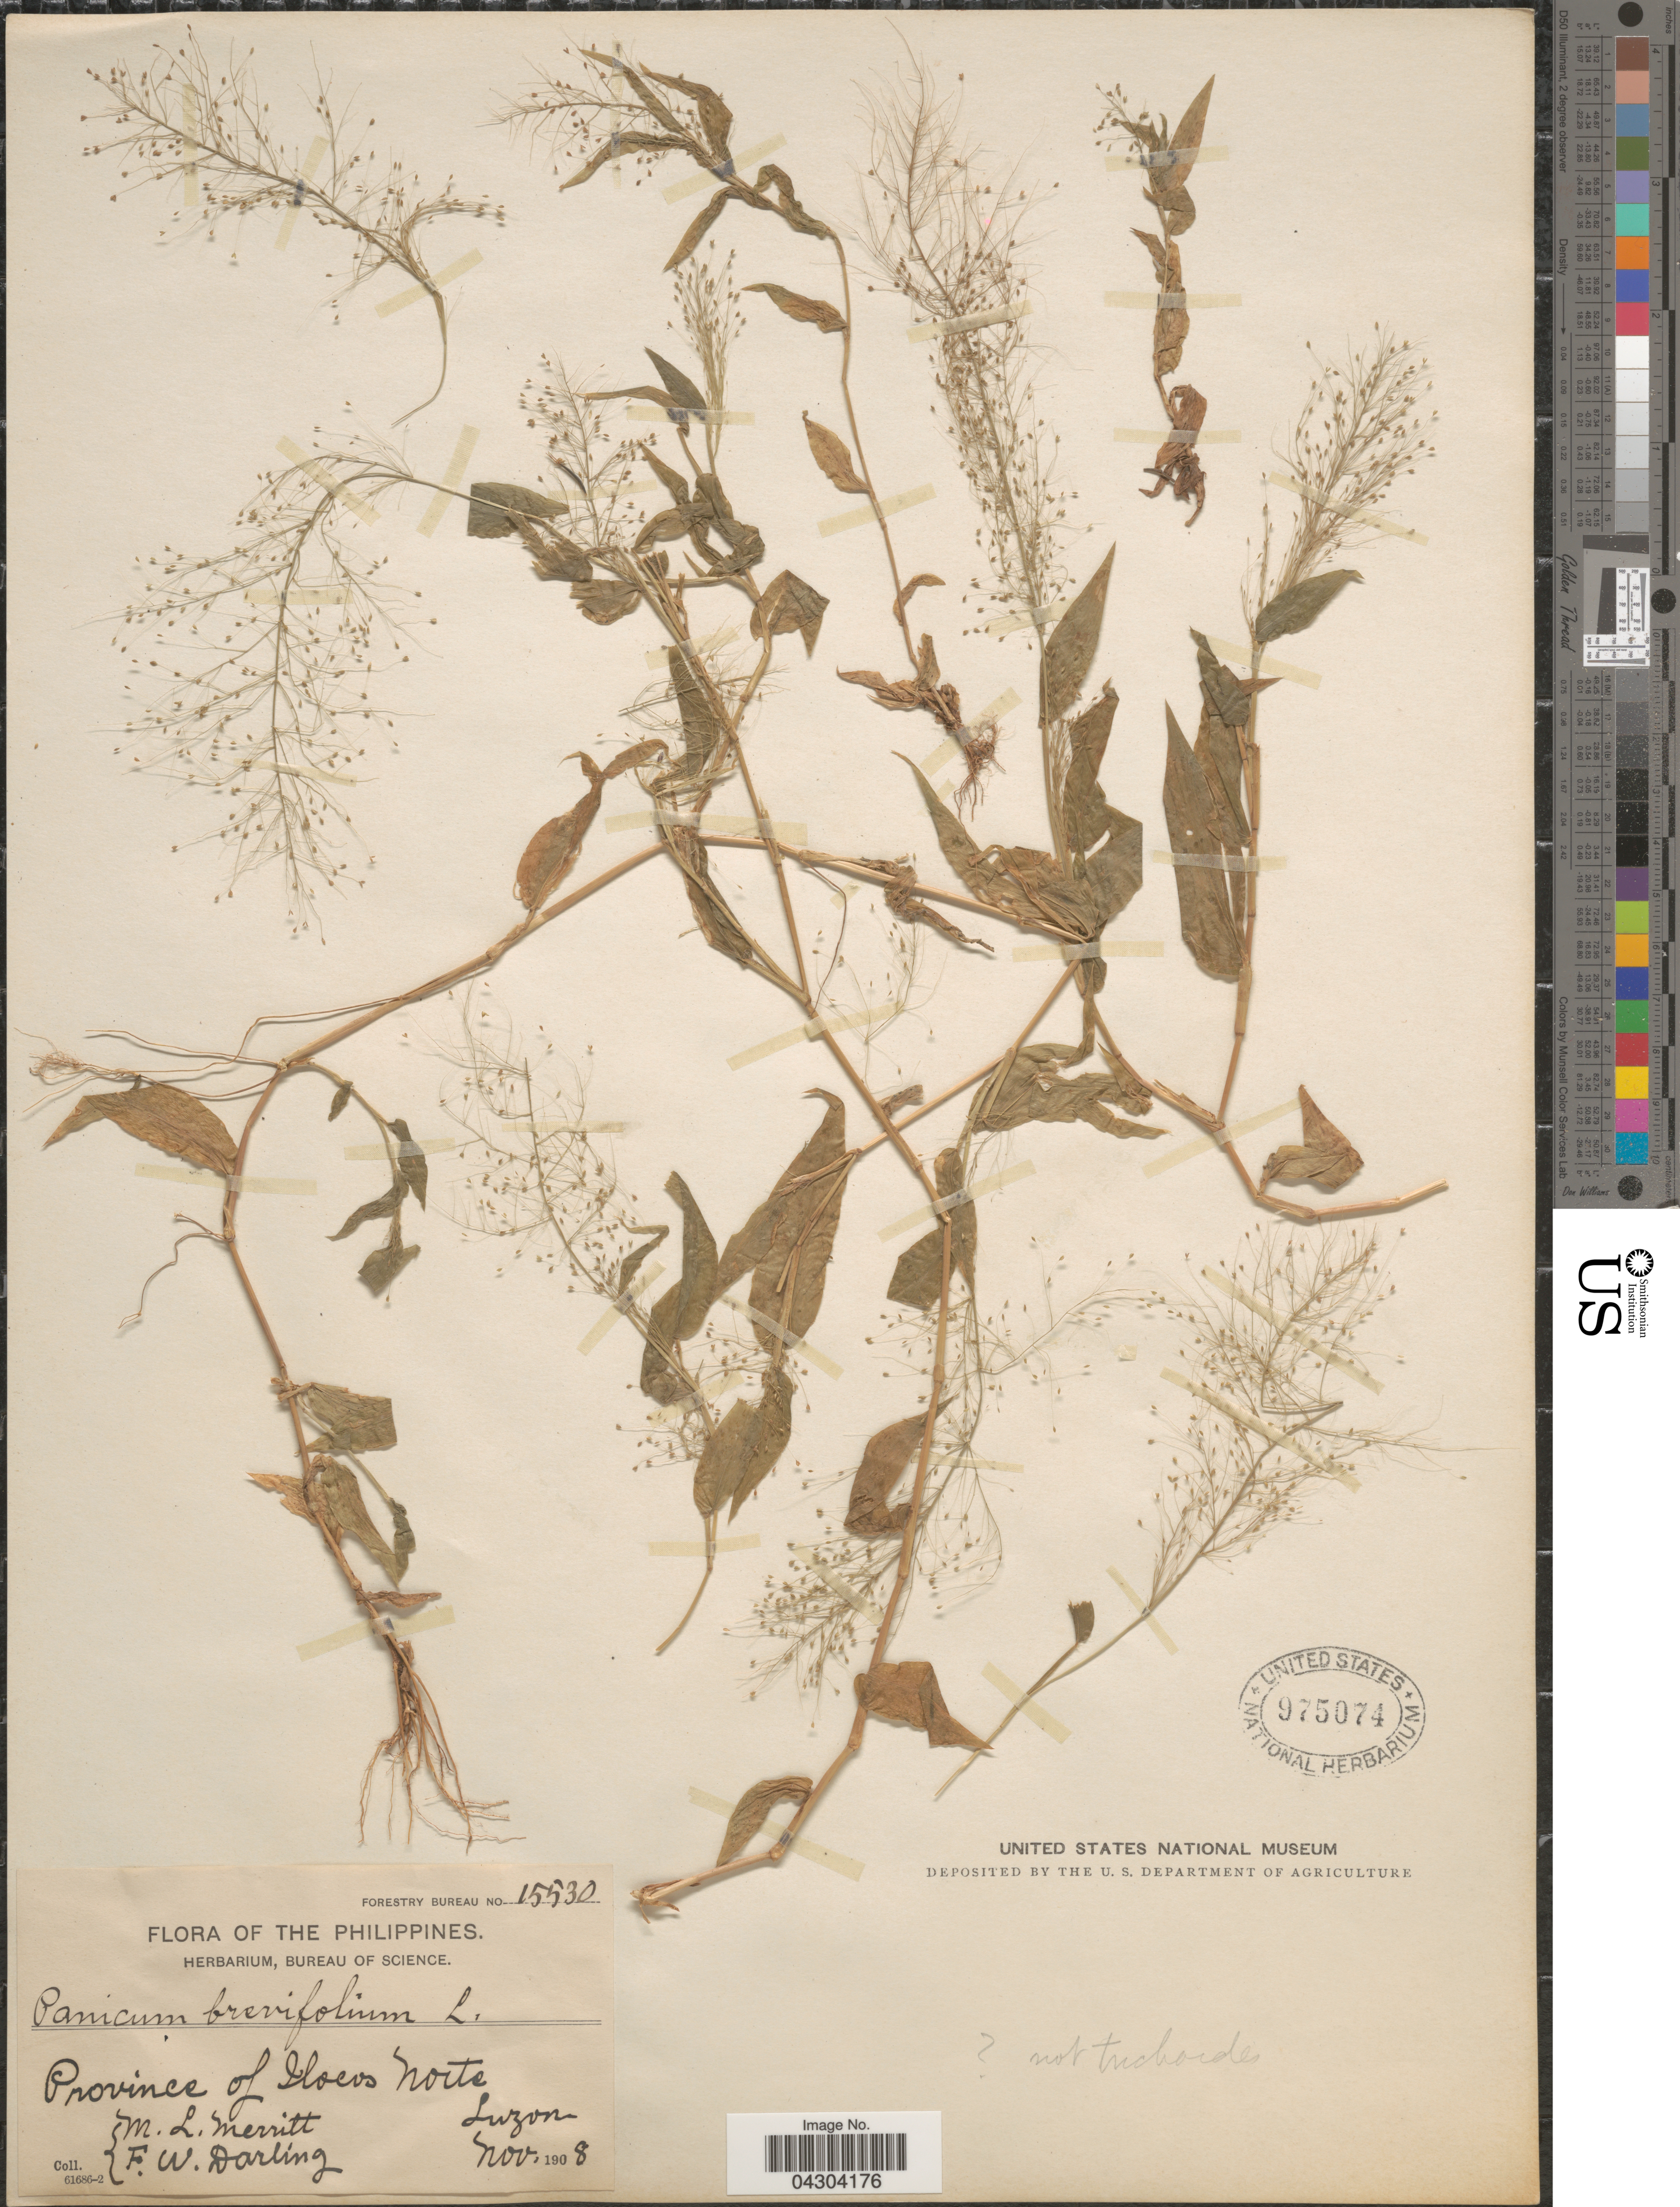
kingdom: Plantae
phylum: Tracheophyta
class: Liliopsida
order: Poales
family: Poaceae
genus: Panicum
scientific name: Panicum trichoides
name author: Sw.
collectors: M. L. Merritt & F. Darling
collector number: Forestry Bureau 15530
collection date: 1908-11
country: Philippines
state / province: Ilocos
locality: Province of Ilocos Norte. Luzon.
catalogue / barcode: US 975074